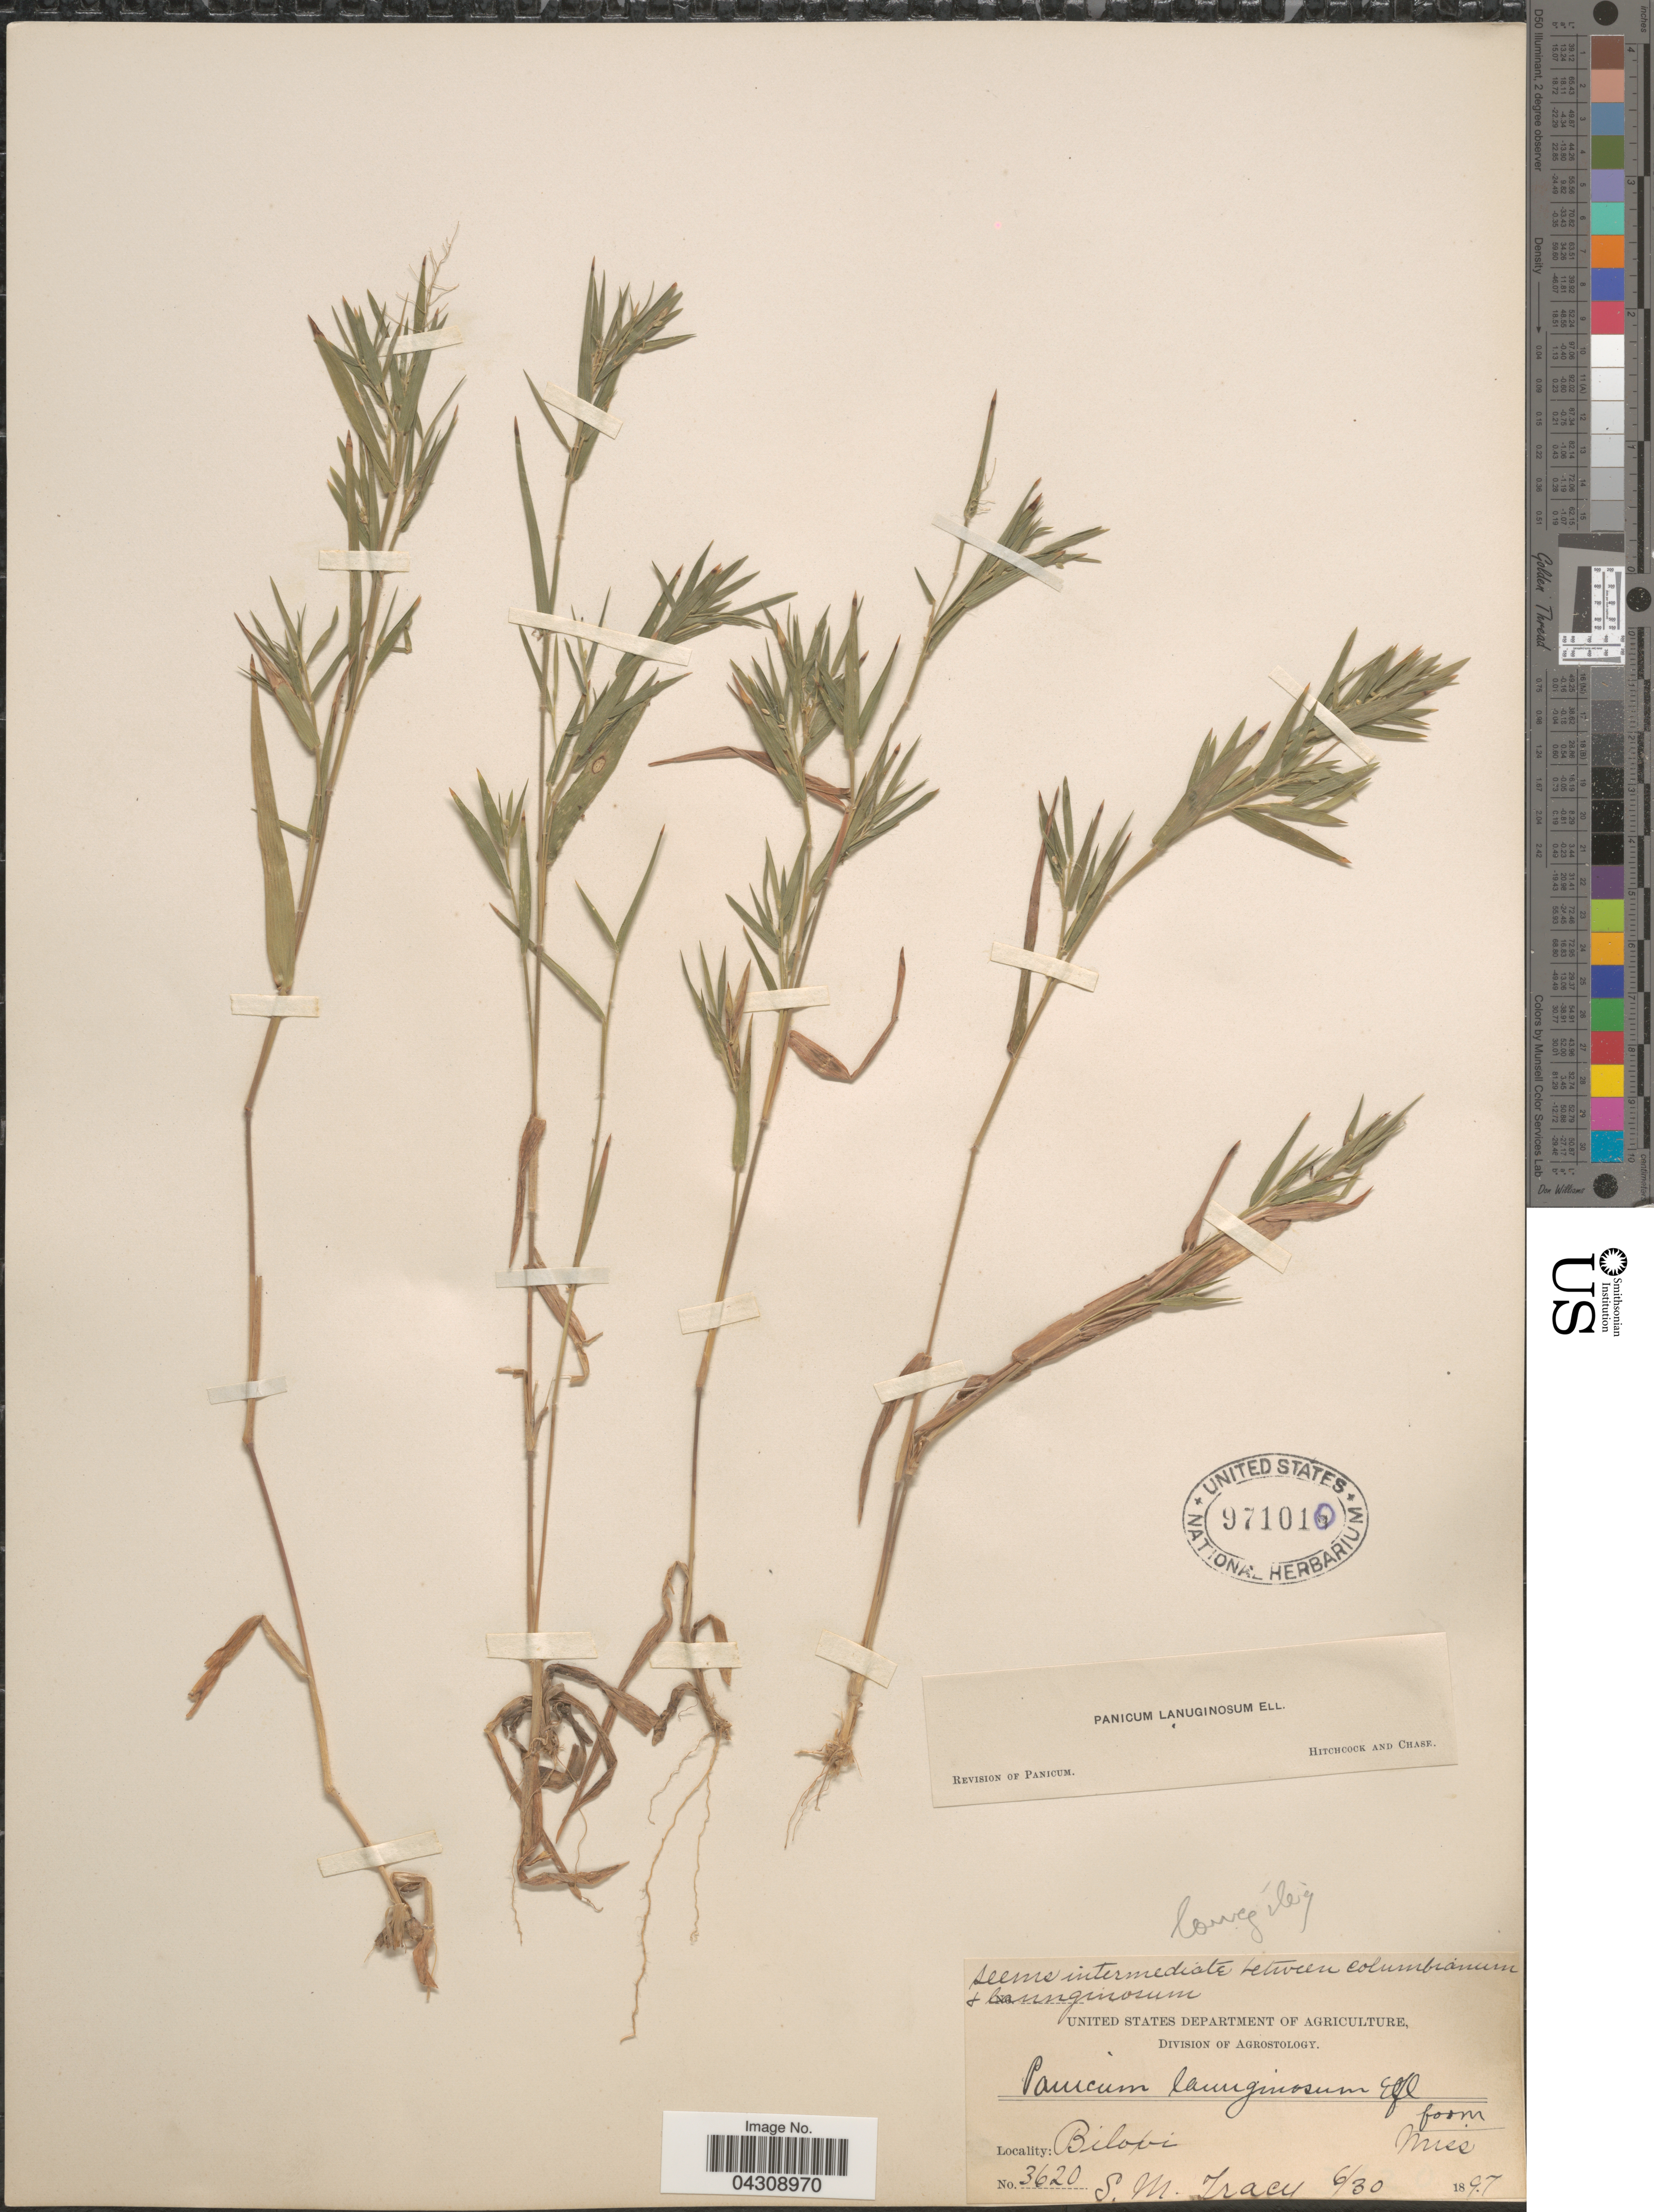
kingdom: Plantae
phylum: Tracheophyta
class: Liliopsida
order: Poales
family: Poaceae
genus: Dichanthelium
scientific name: Dichanthelium acuminatum var. acuminatum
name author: (Sw.) Gould & C.A. Clark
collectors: S. M. Tracy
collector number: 3620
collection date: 1897-06-30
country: United States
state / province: Mississippi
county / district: Harrison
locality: Biloxi.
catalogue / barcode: US 971010